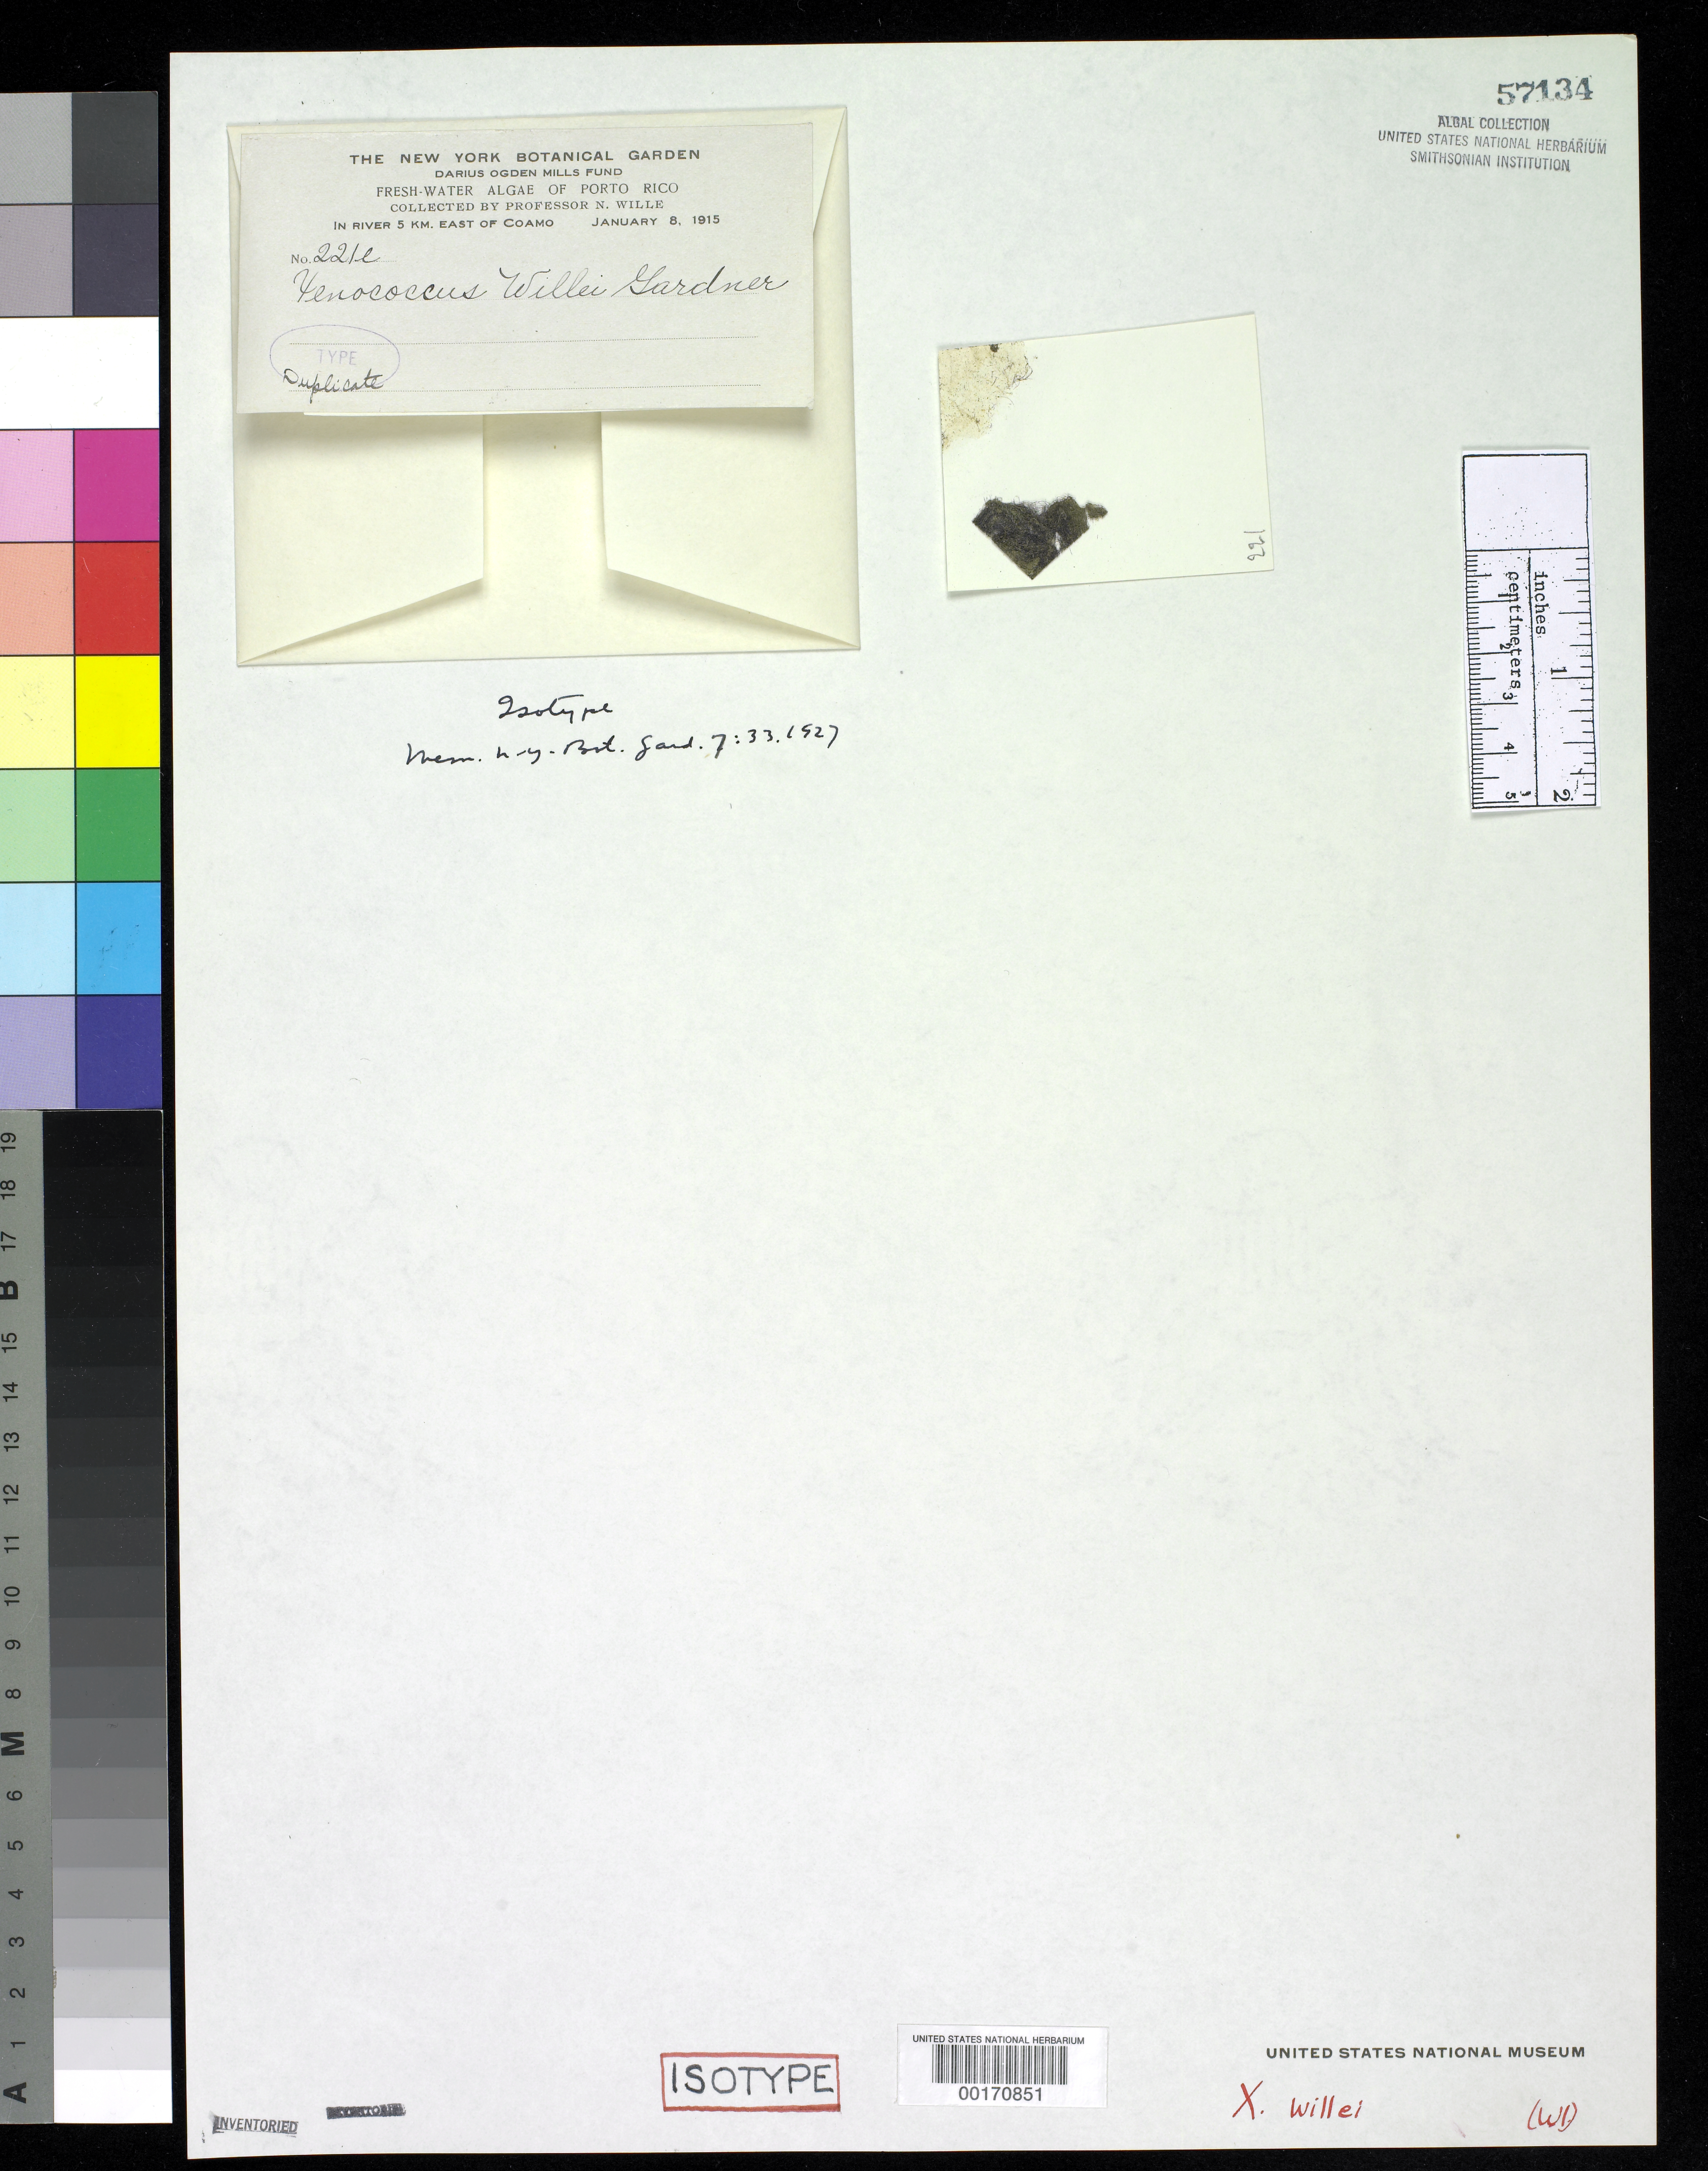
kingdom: Bacteria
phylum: Cyanobacteria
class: Cyanobacteriia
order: Cyanobacteriales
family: Xenococcaceae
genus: Xenococcus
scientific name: Xenococcus willei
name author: N.L. Gardner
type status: Isotype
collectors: N. Wille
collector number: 221E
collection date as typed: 08 Jan 1915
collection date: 1915-01-08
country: Puerto Rico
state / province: Coamo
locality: River 5 km east of Coamo.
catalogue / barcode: US 57134